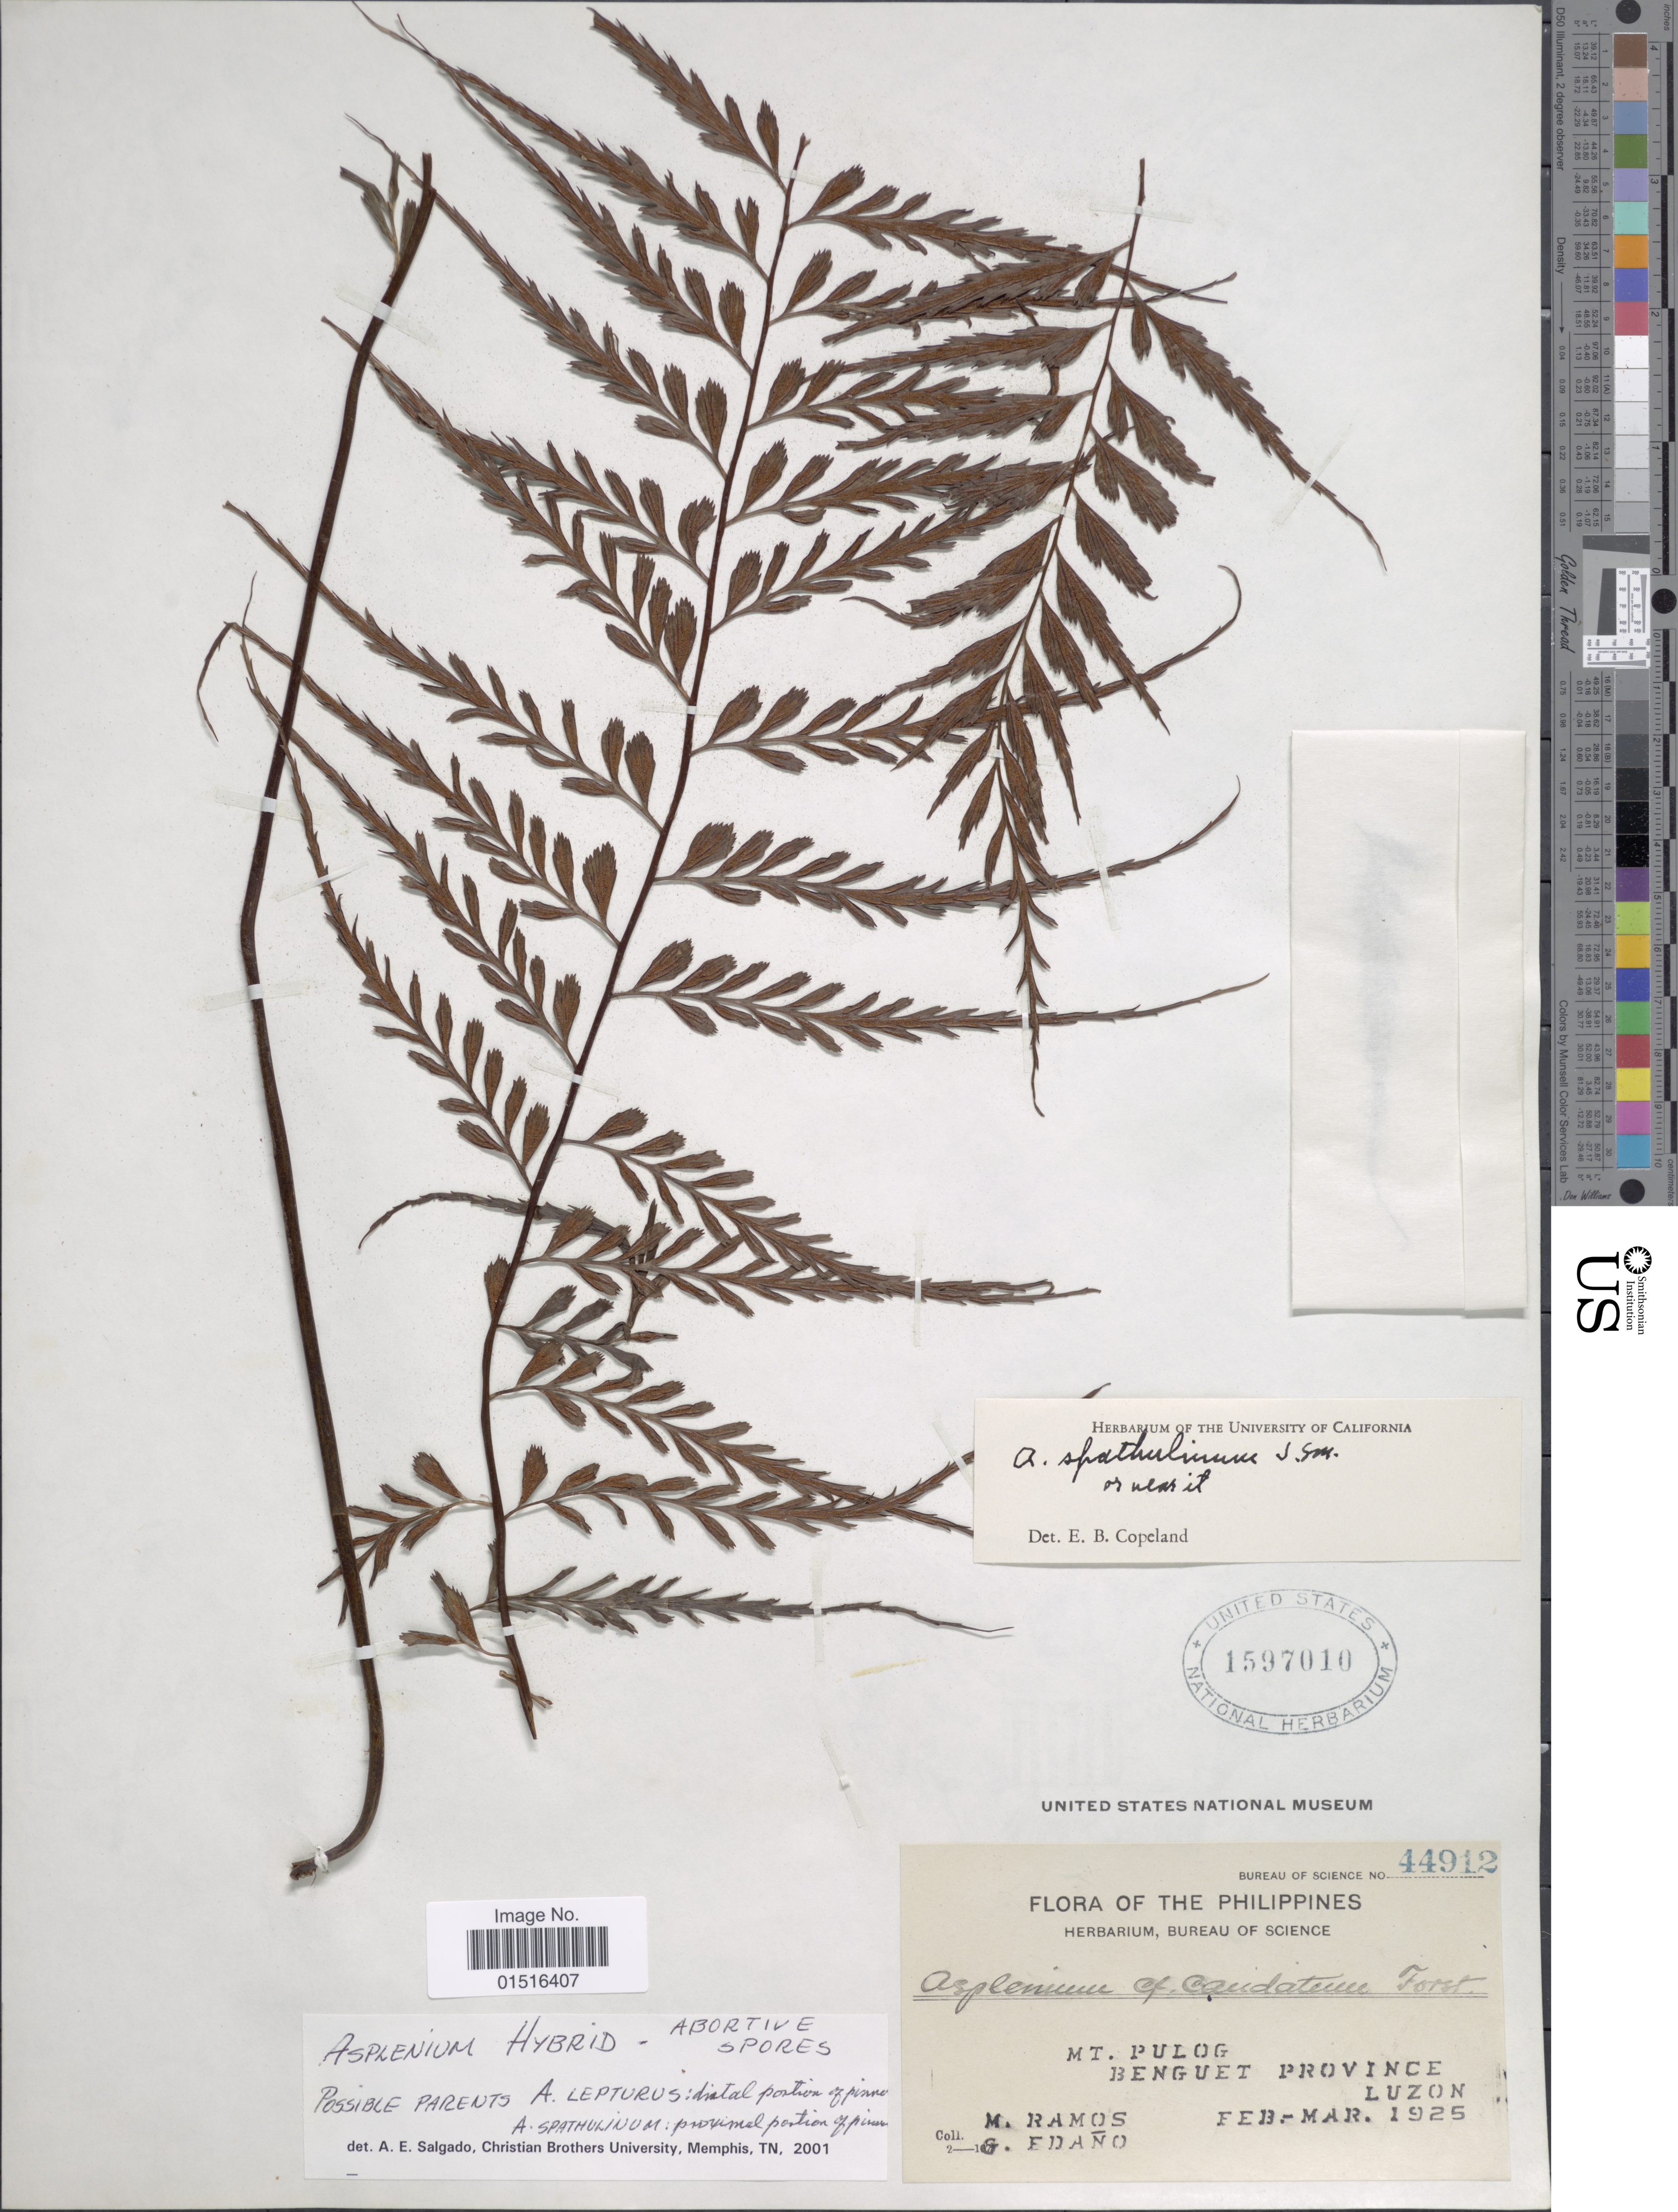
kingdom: Plantae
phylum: Tracheophyta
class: Polypodiopsida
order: Polypodiales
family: Aspleniaceae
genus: Asplenium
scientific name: Asplenium lepturus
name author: J. Sm. ex C. Presl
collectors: M. Ramos & G. Edaño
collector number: Bureau of Science 44912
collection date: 1925-02/1925-03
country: Philippines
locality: Mt. Pulog, Benguet Province, Luzon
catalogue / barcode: US 1597010